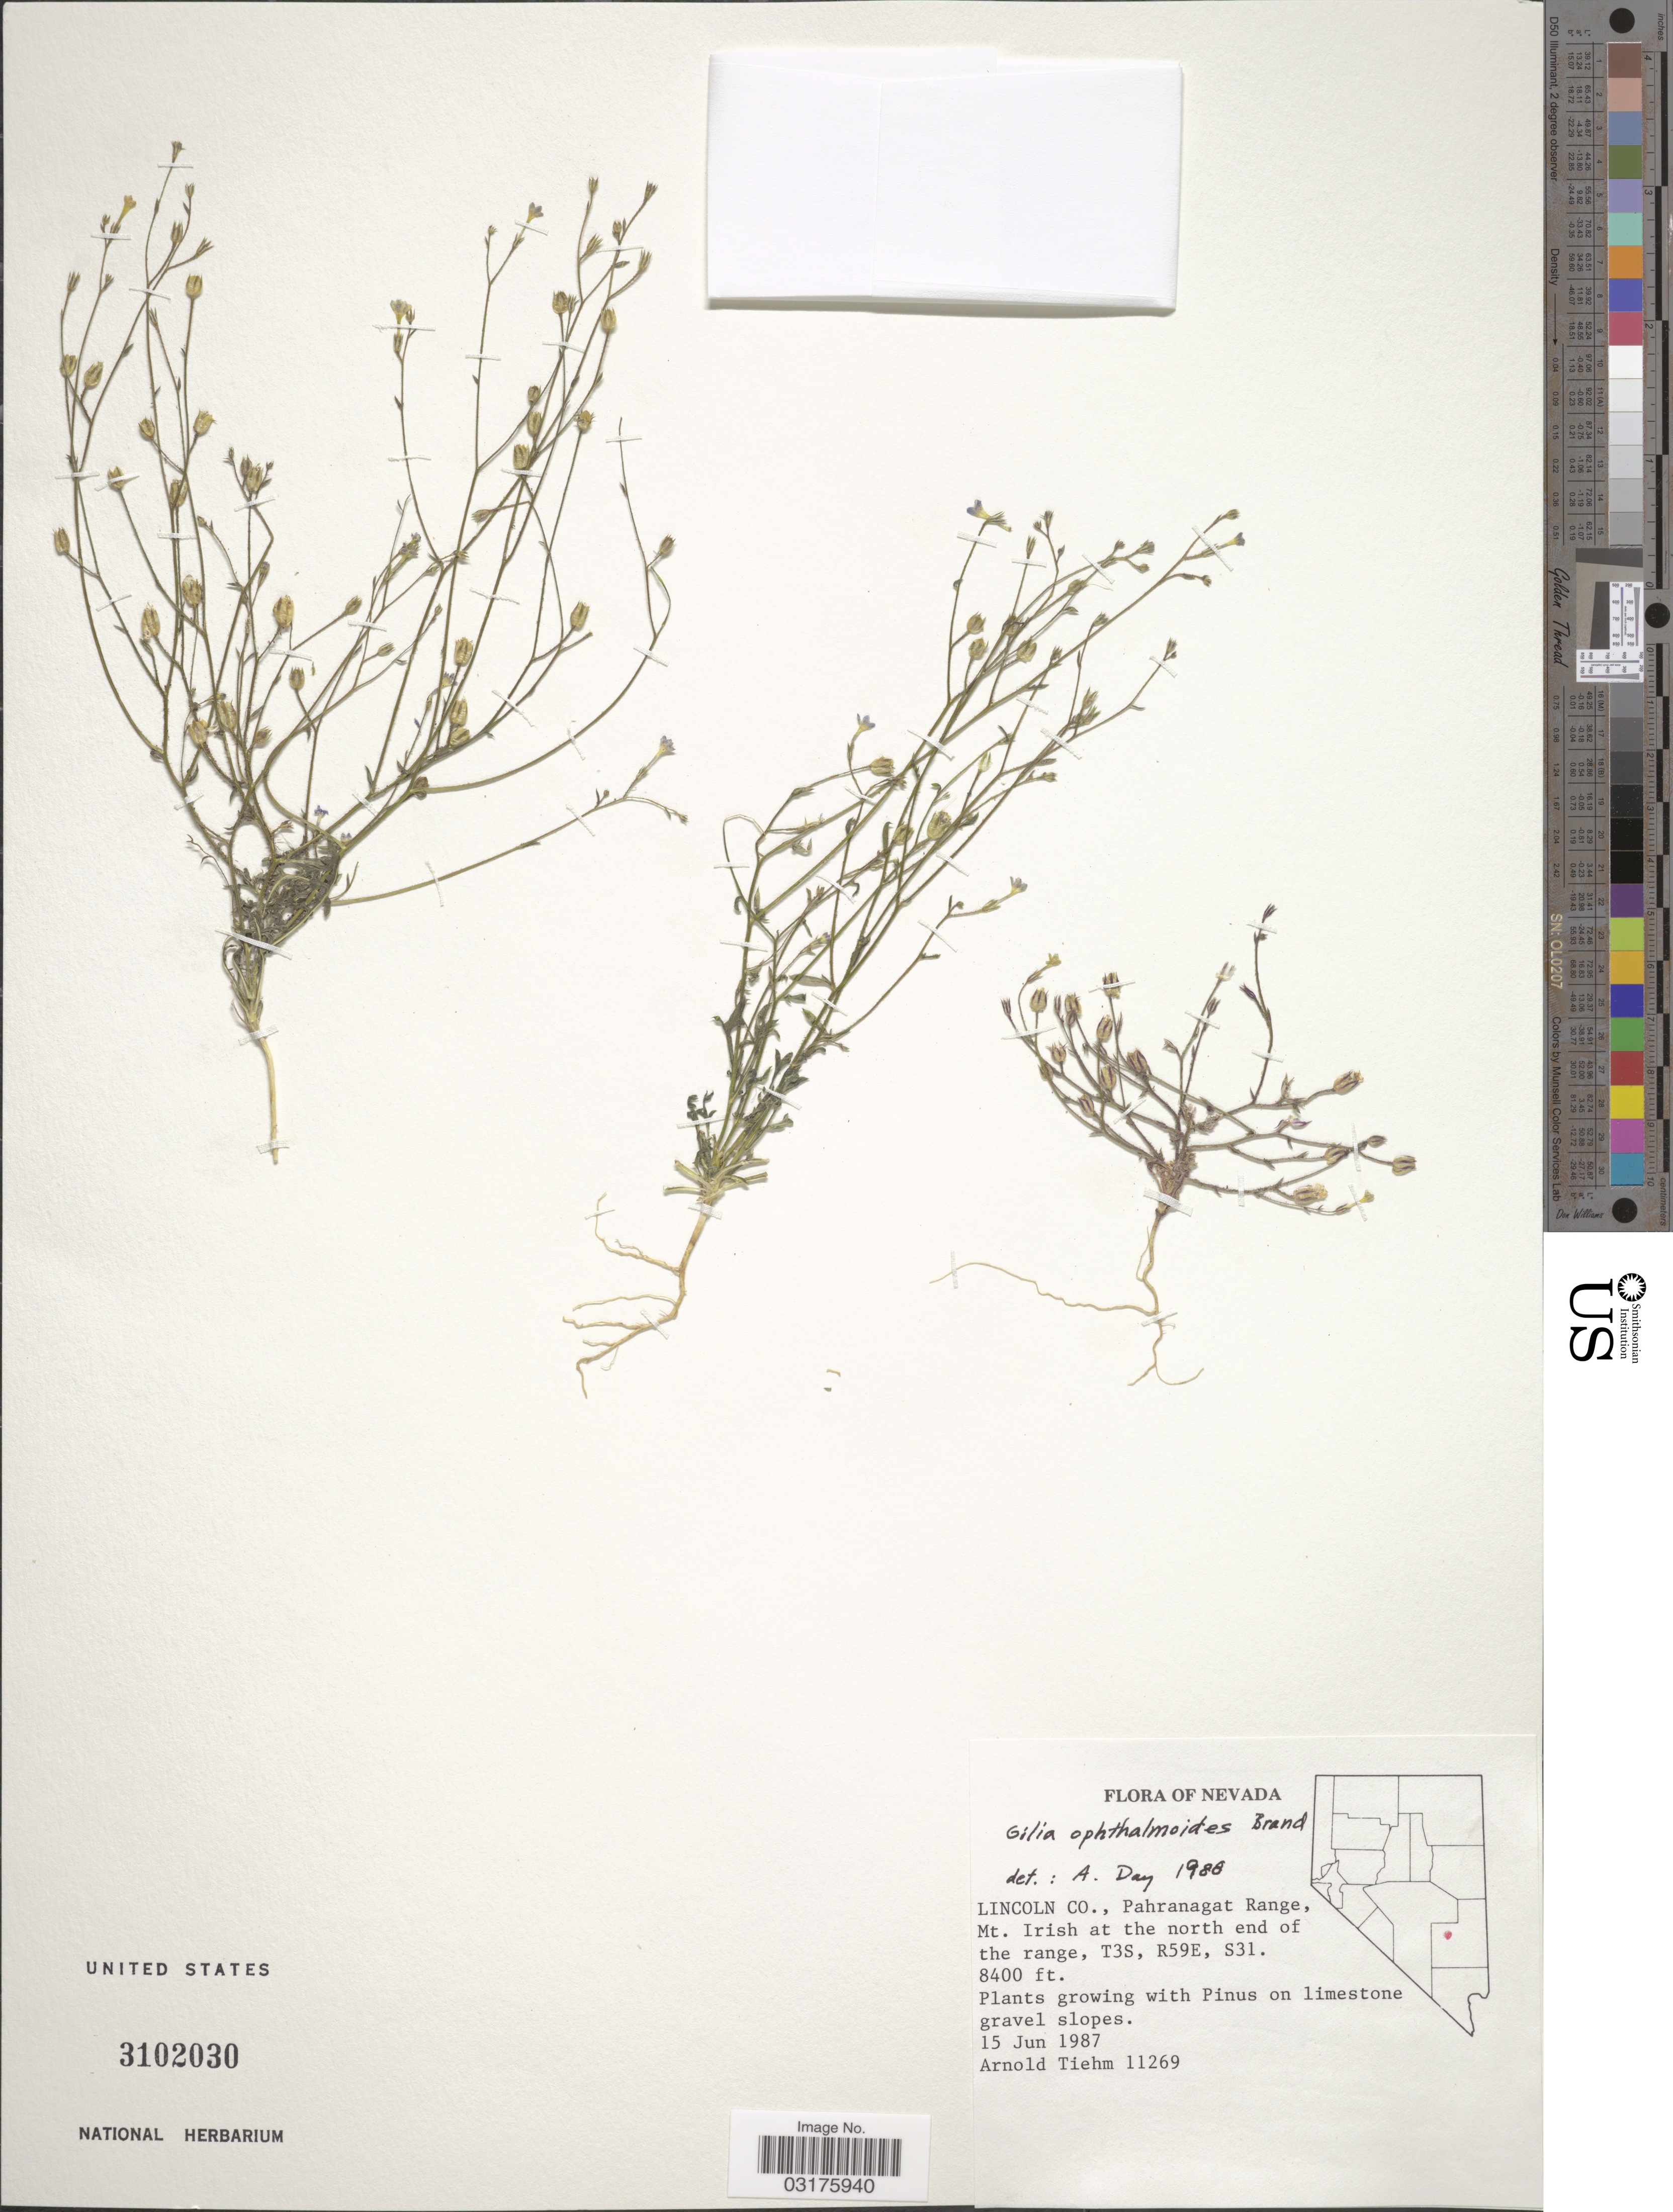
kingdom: Plantae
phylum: Tracheophyta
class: Magnoliopsida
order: Ericales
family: Polemoniaceae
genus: Gilia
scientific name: Gilia ophthalmoides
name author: Brand in Engl.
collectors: A. Tiehm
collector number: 11269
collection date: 1987-06-15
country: United States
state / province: Nevada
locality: Lincoln Co., Pahranagat Range, Mt. Irish at the north end of the range, T3S, R59, S31.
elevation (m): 2560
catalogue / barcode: US 3102030